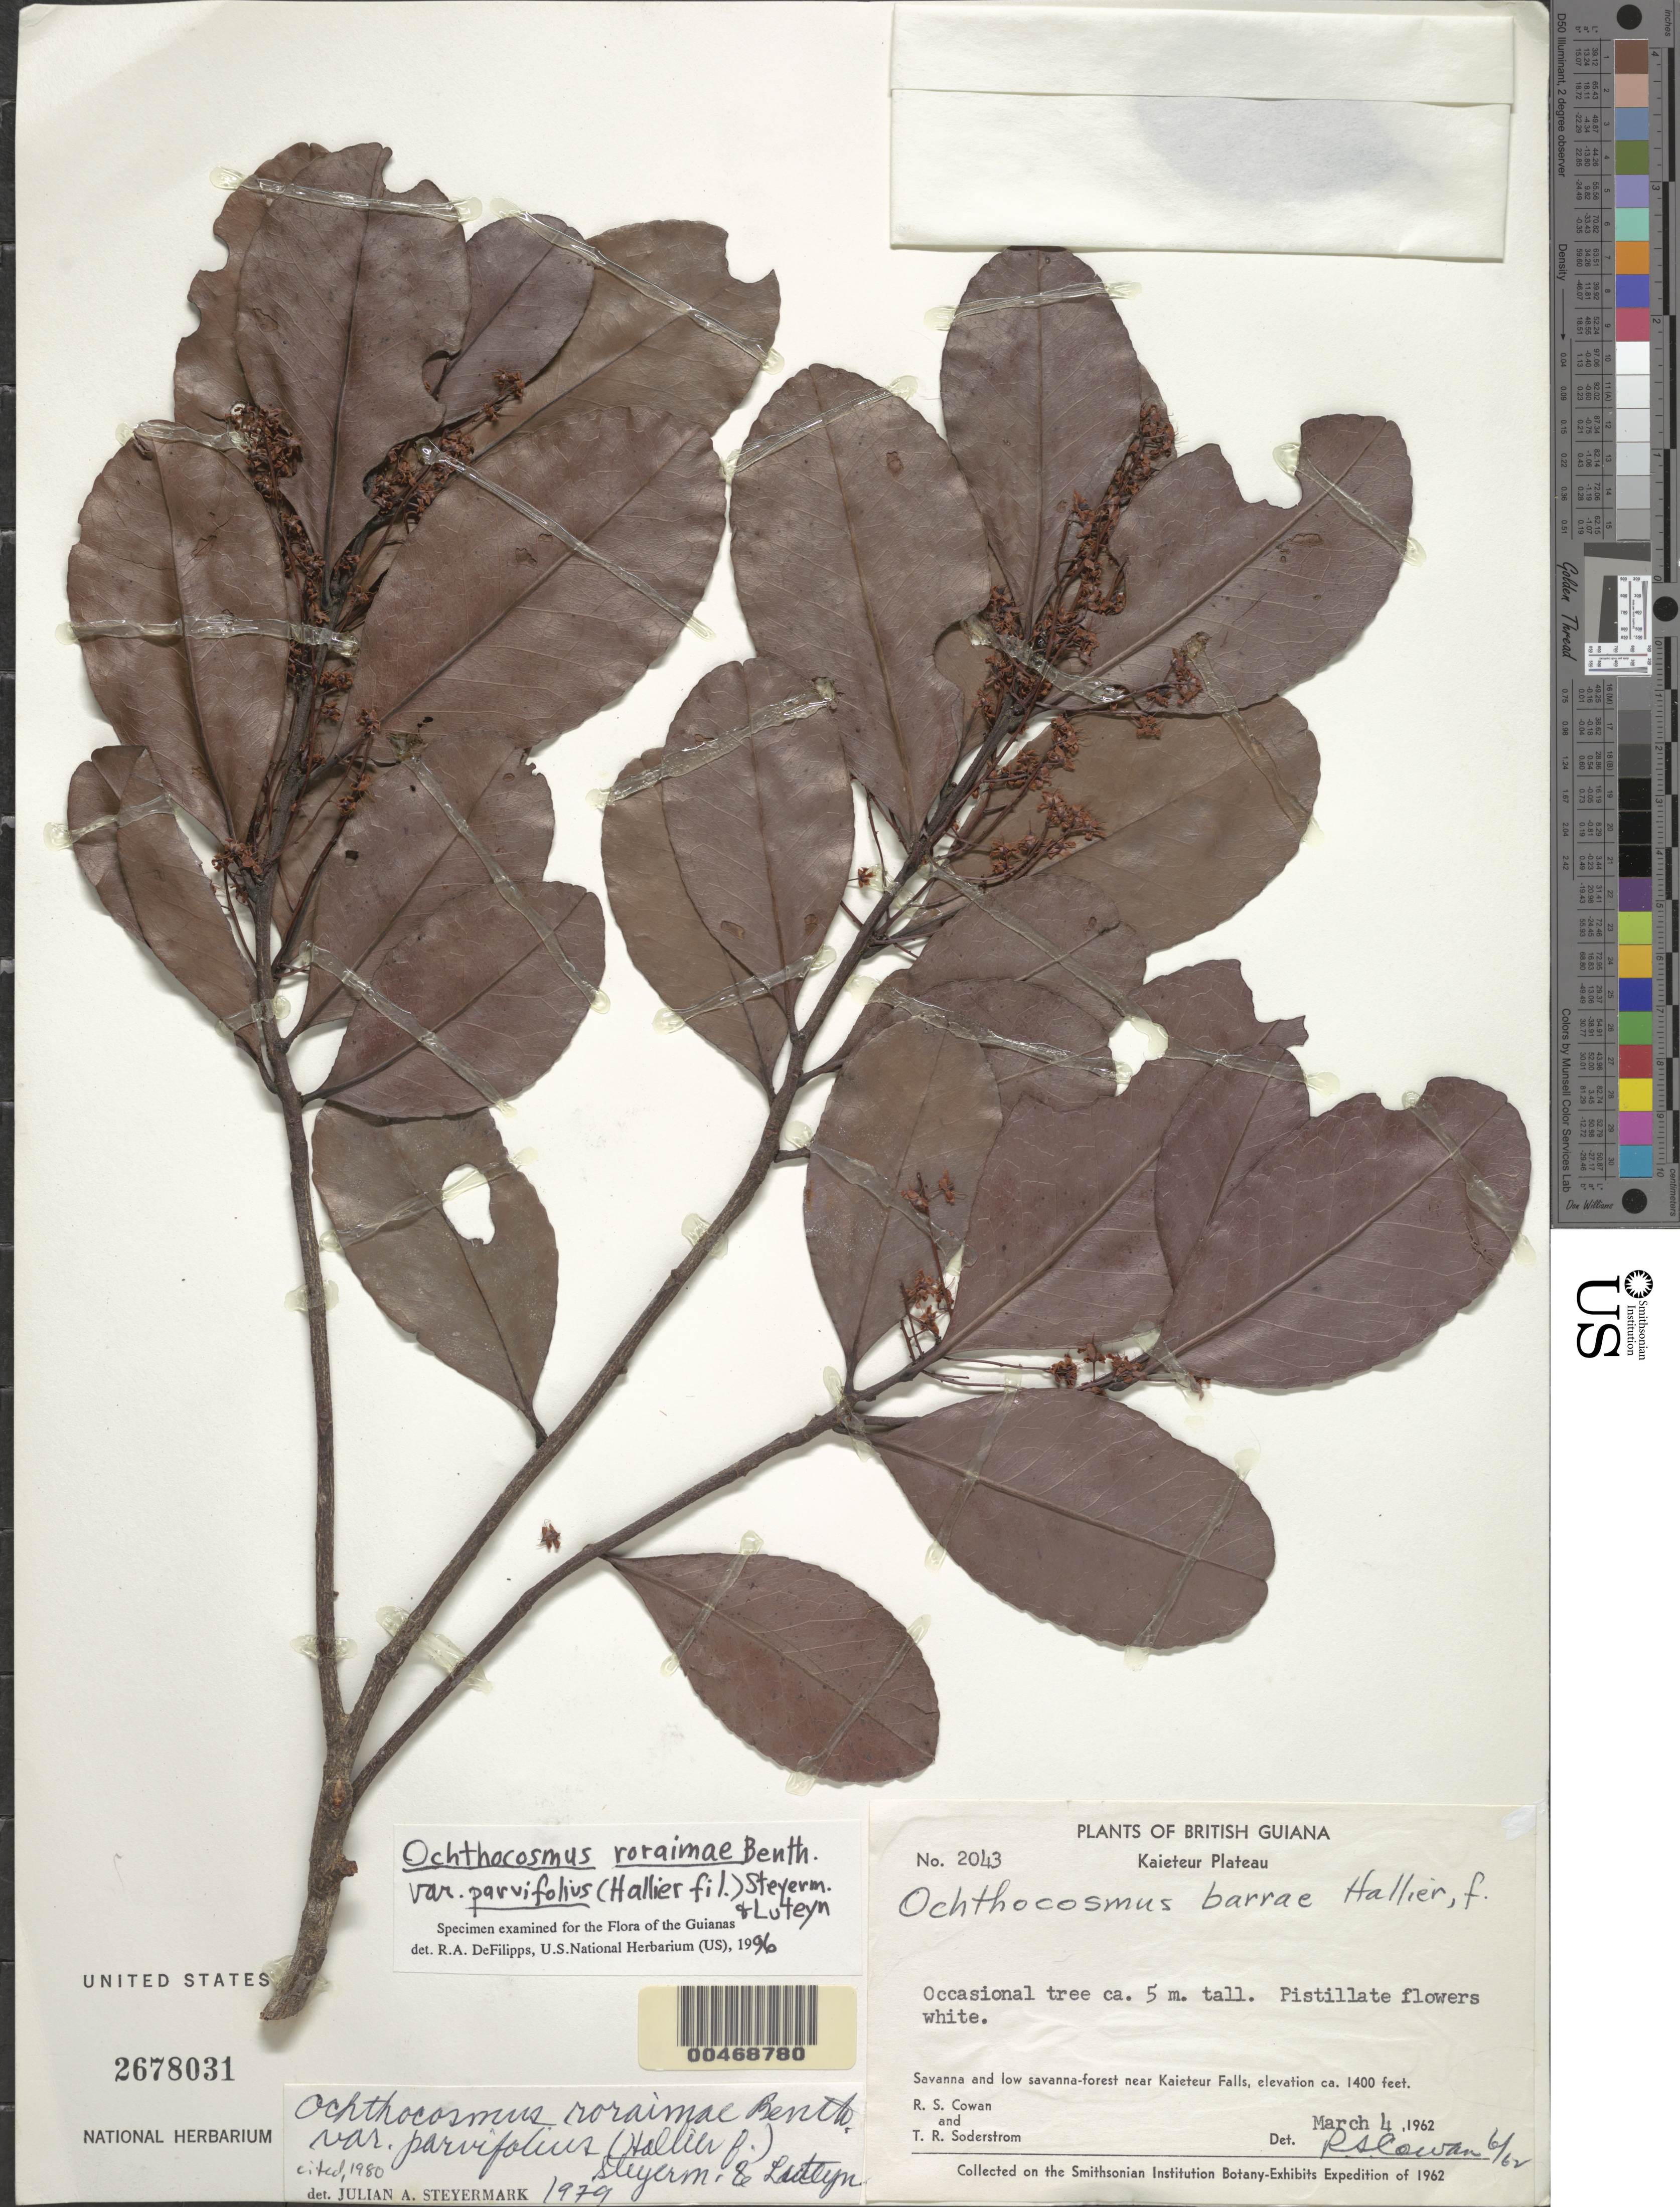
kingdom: Plantae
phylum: Tracheophyta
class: Magnoliopsida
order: Malpighiales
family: Ixonanthaceae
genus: Ochthocosmus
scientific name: Ochthocosmus roraimae var. parvifolius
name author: (Hallier f.) Steyerm.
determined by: DeFilipps, R. A.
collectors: R. S. Cowan & T. R. Soderstrom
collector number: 2043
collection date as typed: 4-Mar-62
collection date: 1962-03-04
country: Guyana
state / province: Potaro-Siparuni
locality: Kaieteur Falls, savanna near falls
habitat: Savanna and low forest savanna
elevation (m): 427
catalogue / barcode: US 2678031